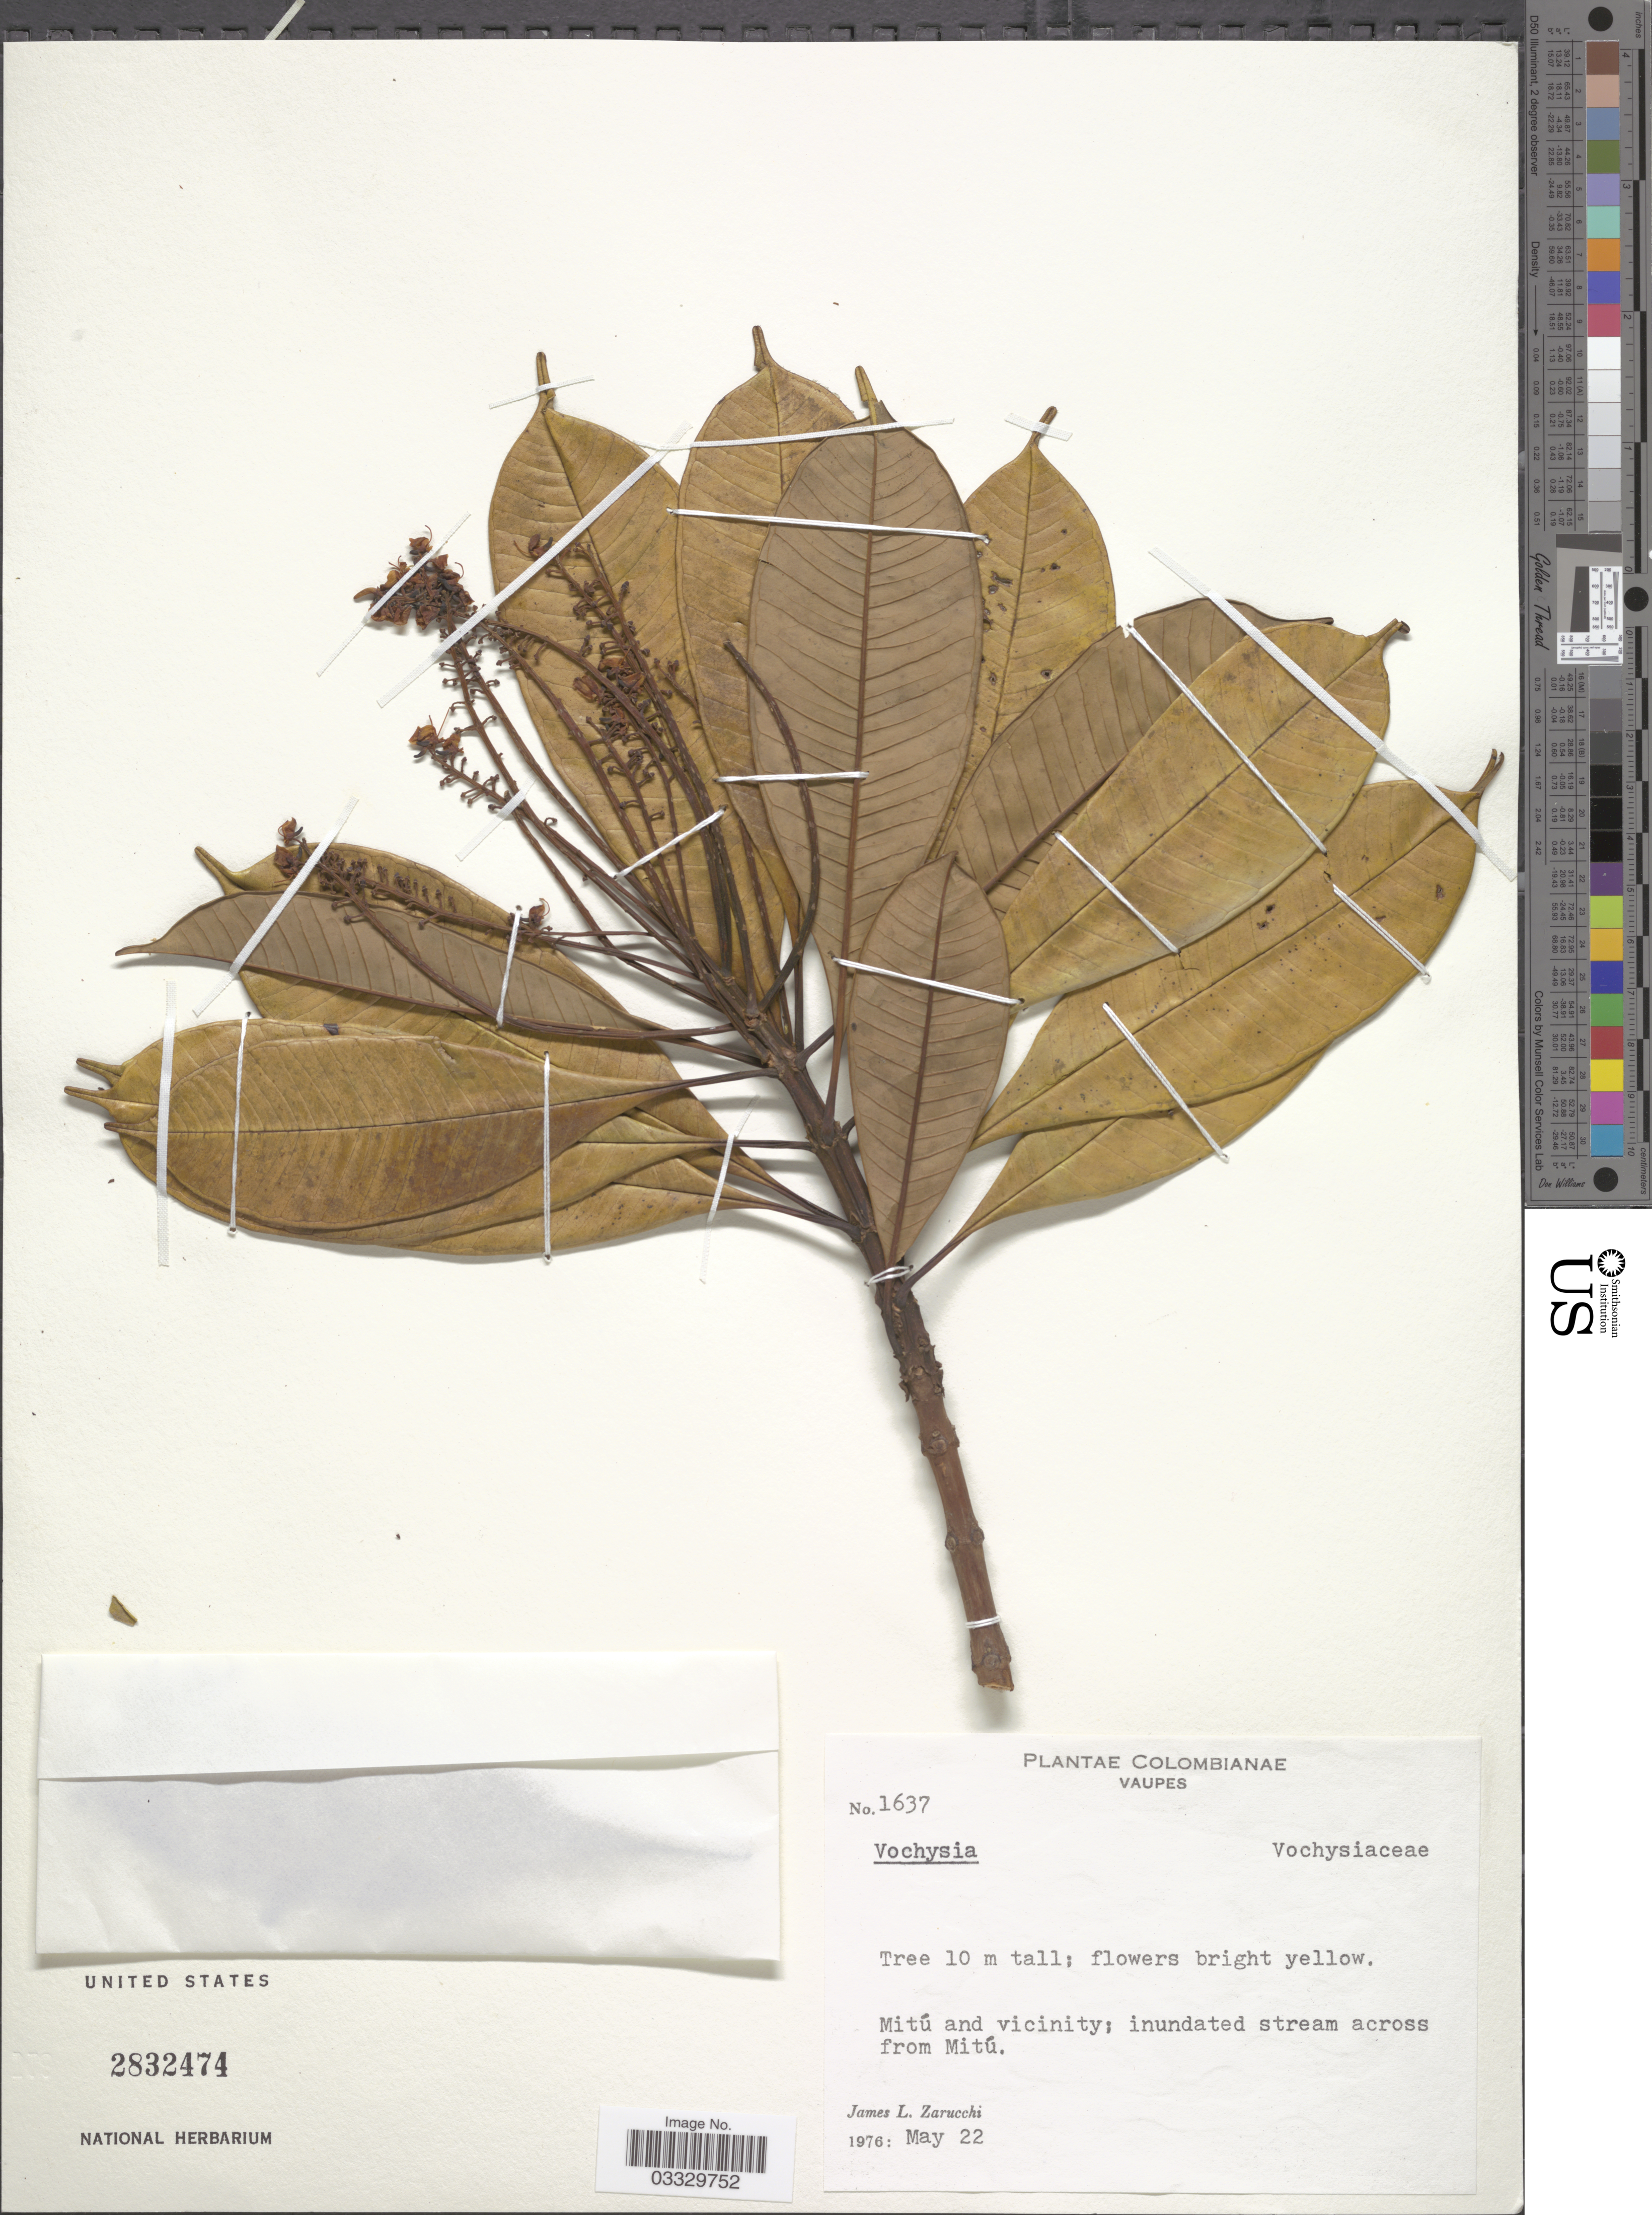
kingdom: Plantae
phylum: Tracheophyta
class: Magnoliopsida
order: Myrtales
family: Vochysiaceae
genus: Vochysia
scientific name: Vochysia sp.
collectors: J. L. Zarucchi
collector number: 1637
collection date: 1976-05-22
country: Colombia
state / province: Vaupés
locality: Mitú and vicinity; inundated stream across from Mitú.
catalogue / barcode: US 2832474